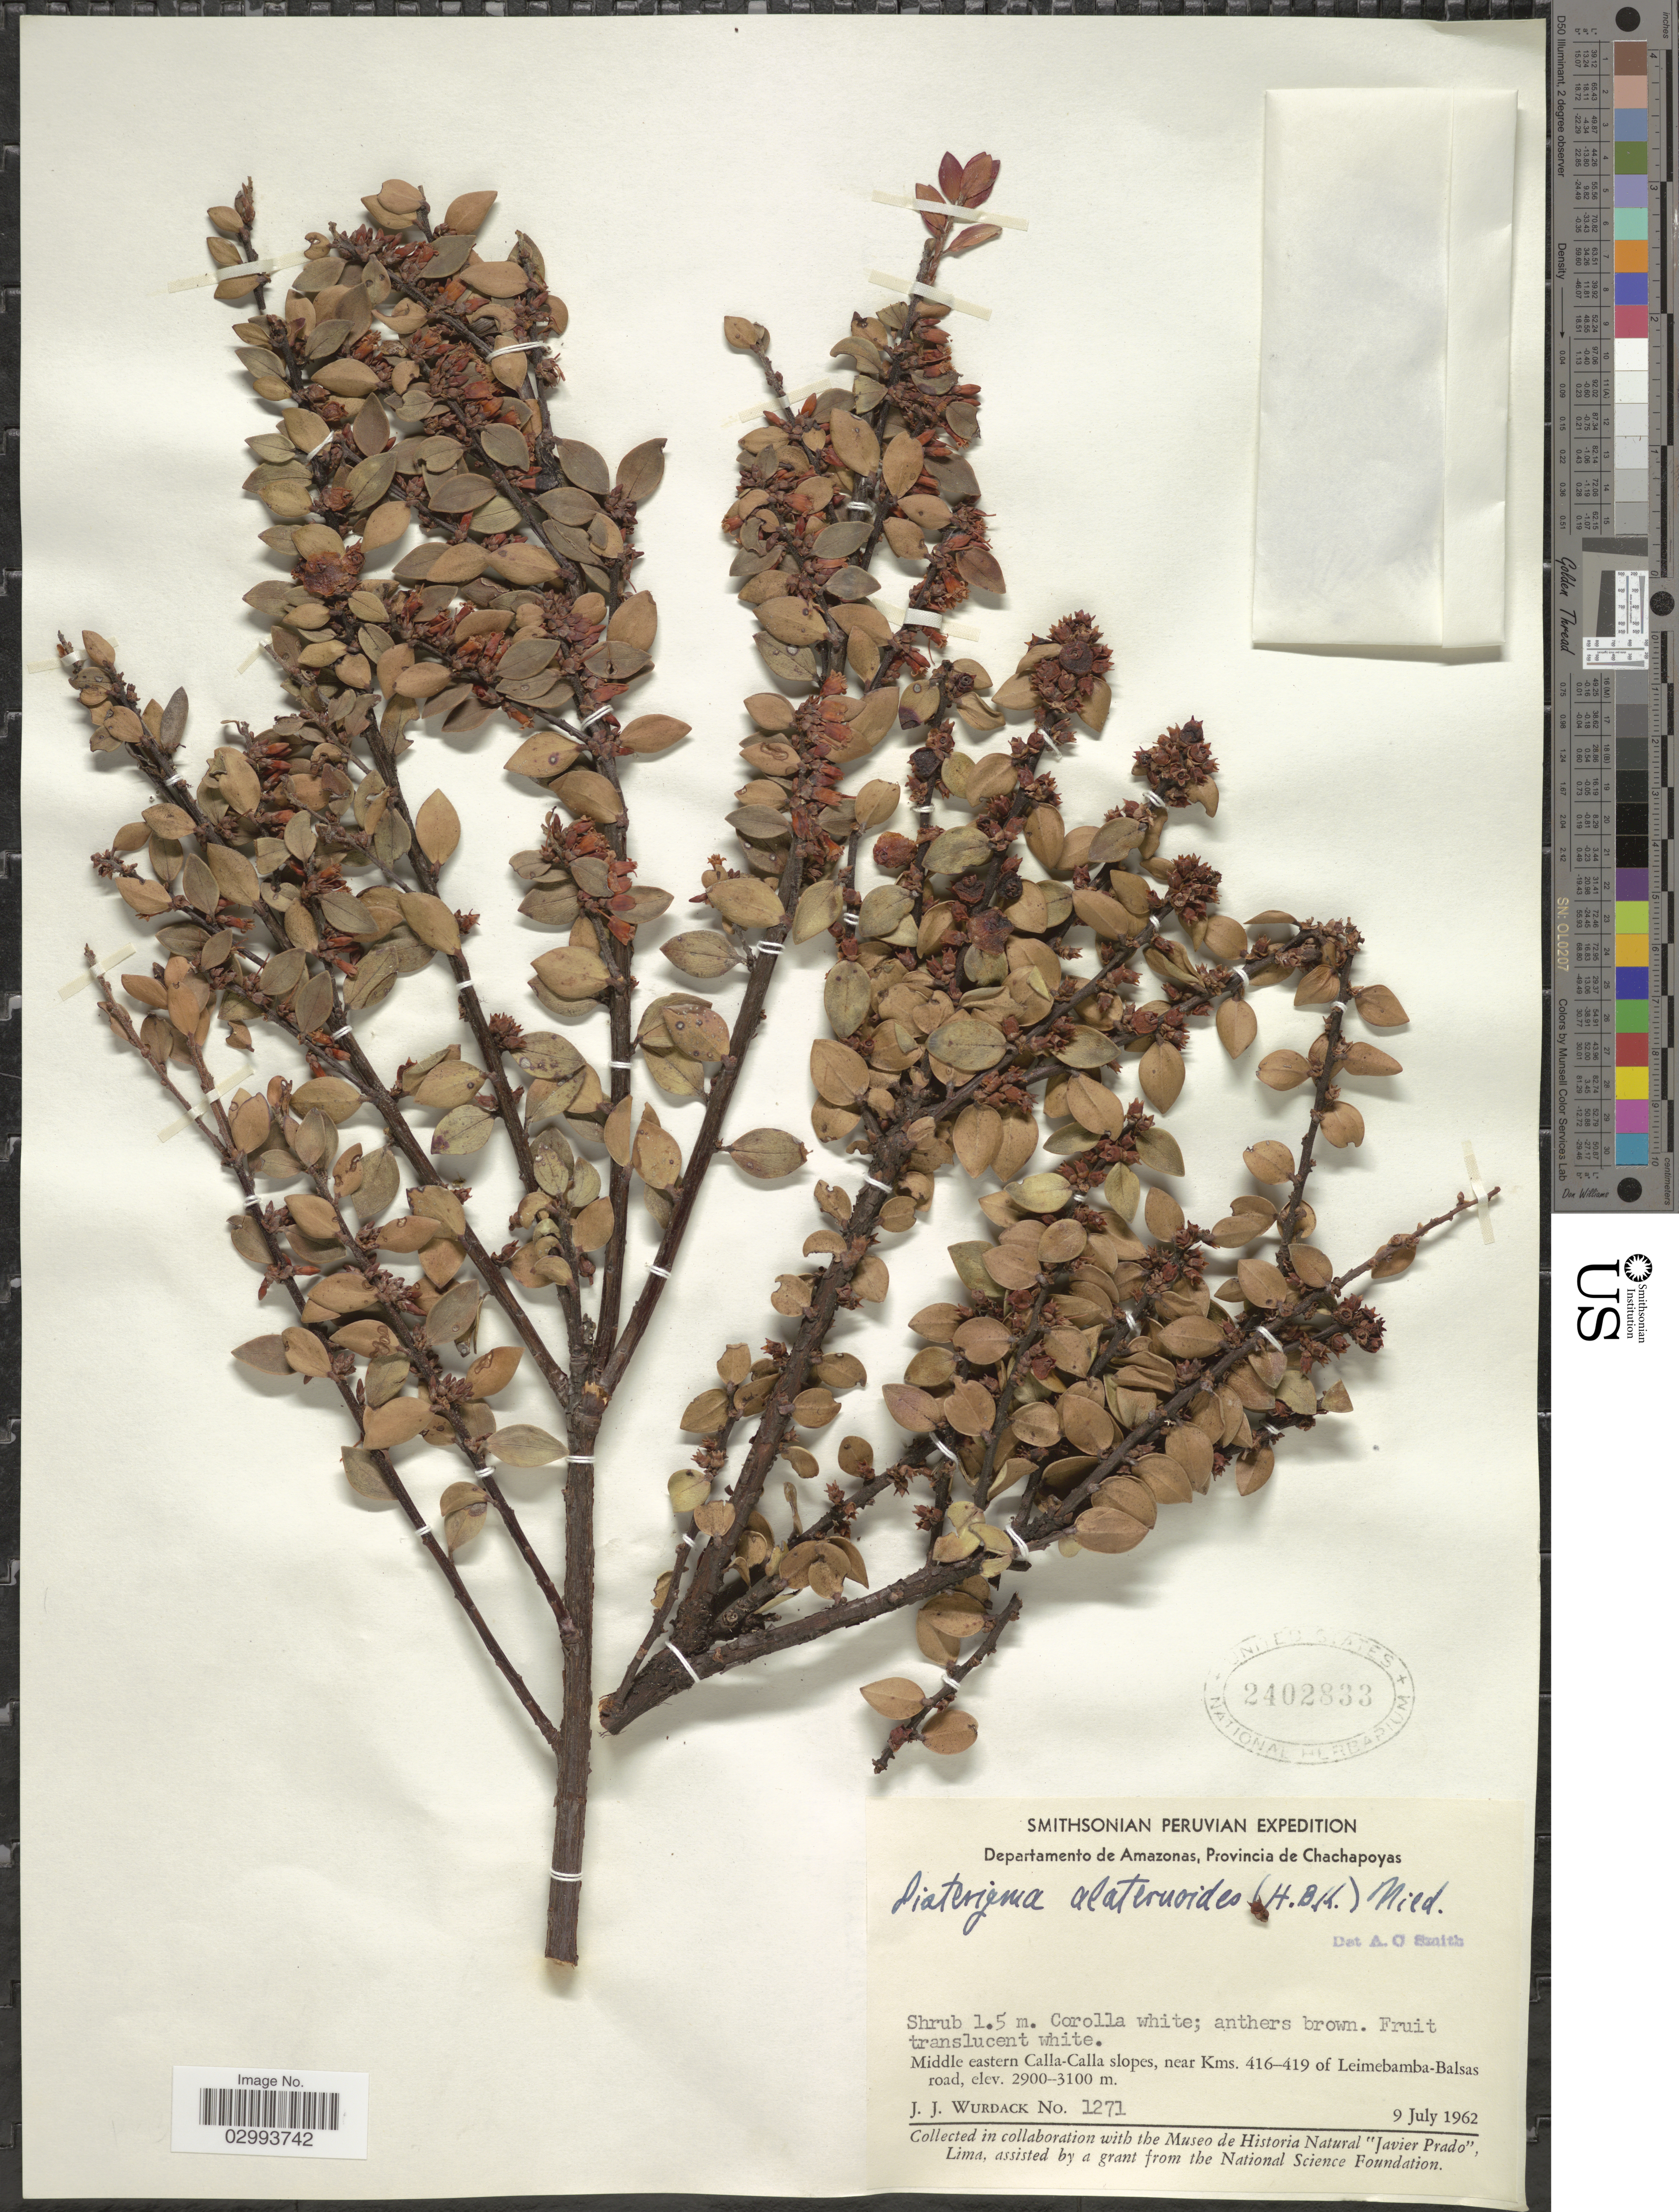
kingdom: Plantae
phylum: Tracheophyta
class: Magnoliopsida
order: Ericales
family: Ericaceae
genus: Disterigma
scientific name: Disterigma alaternoides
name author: (Kunth) Nied.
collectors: J. J. Wurdack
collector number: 1271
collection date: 1962-07-09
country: Venezuela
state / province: Amazonas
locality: Departamento de Amazonas, Provincia de Chachapoyas, Middle eastern Calla-Calla slopes, near Kms. 416-419 of Leimebamba-Balsas road.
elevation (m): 2900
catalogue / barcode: US 2402833